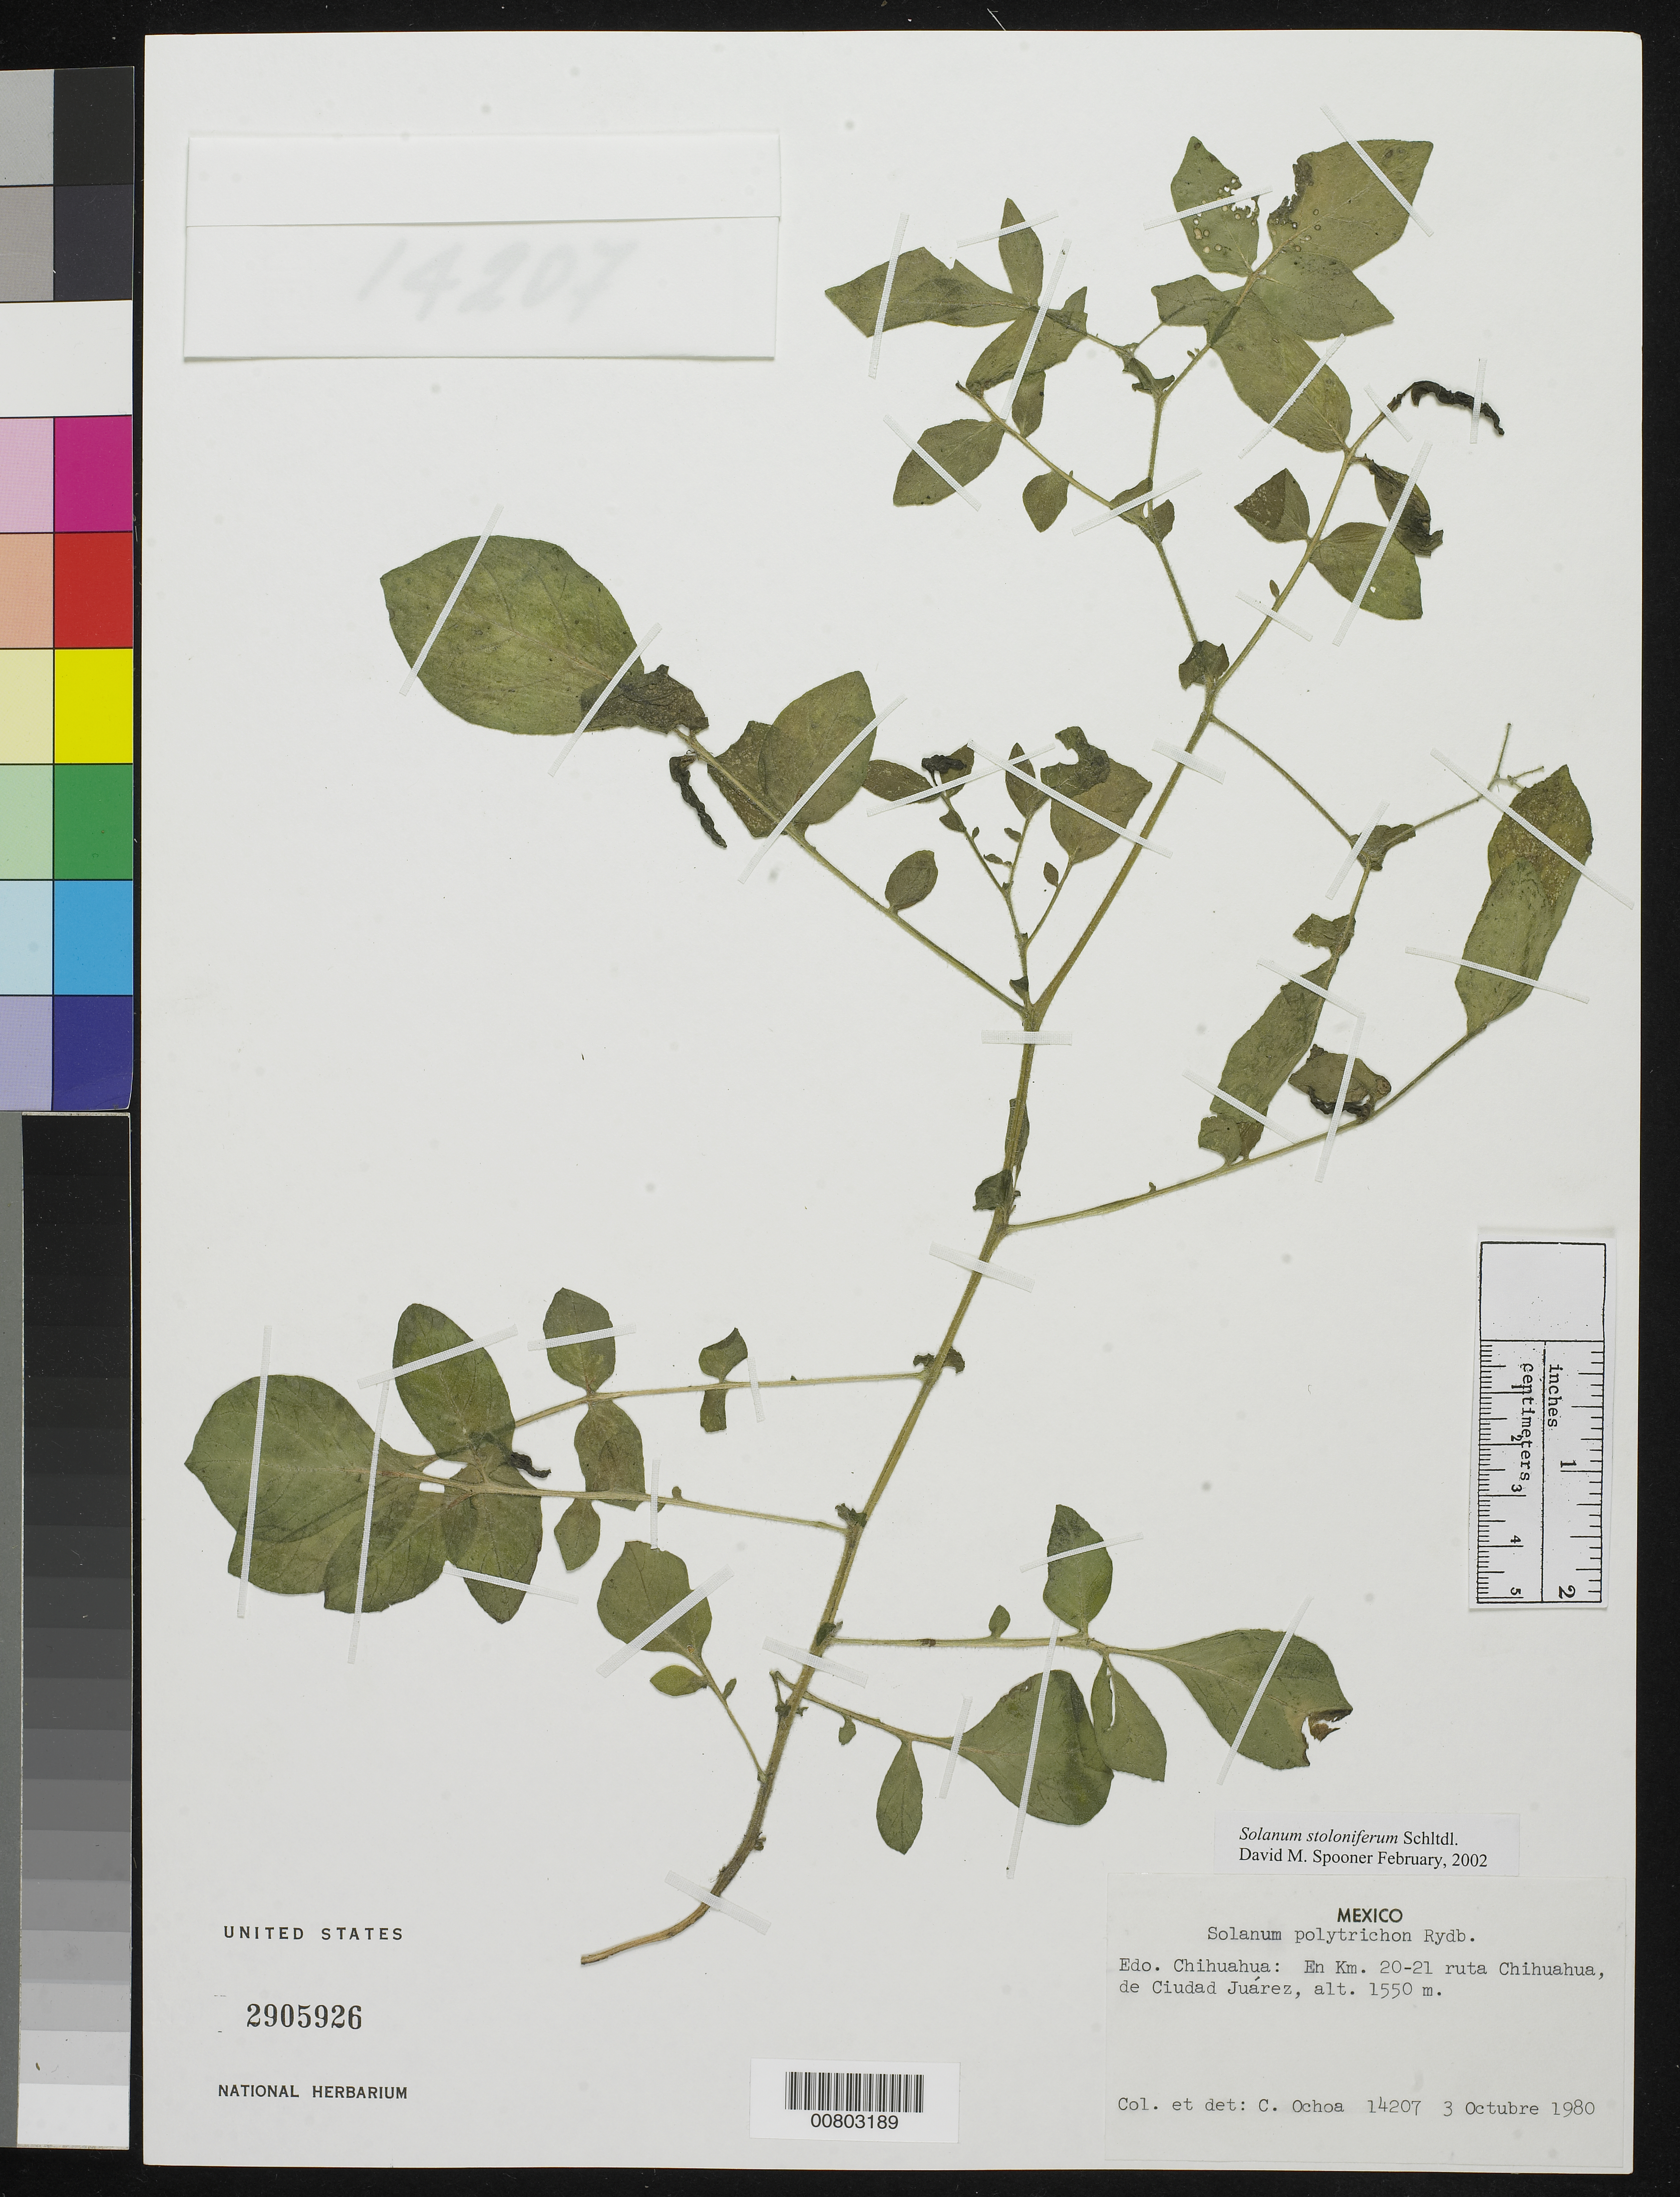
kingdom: Plantae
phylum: Tracheophyta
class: Magnoliopsida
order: Solanales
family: Solanaceae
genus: Solanum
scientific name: Solanum stoloniferum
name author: Schltdl.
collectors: C. Ochoa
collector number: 14207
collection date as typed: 03 Oct 1980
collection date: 1980-10-03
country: Mexico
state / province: Chihuahua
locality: Km. 20-21 ruta Chihuahua, de Ciudad Juárez.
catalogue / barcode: US 2905926